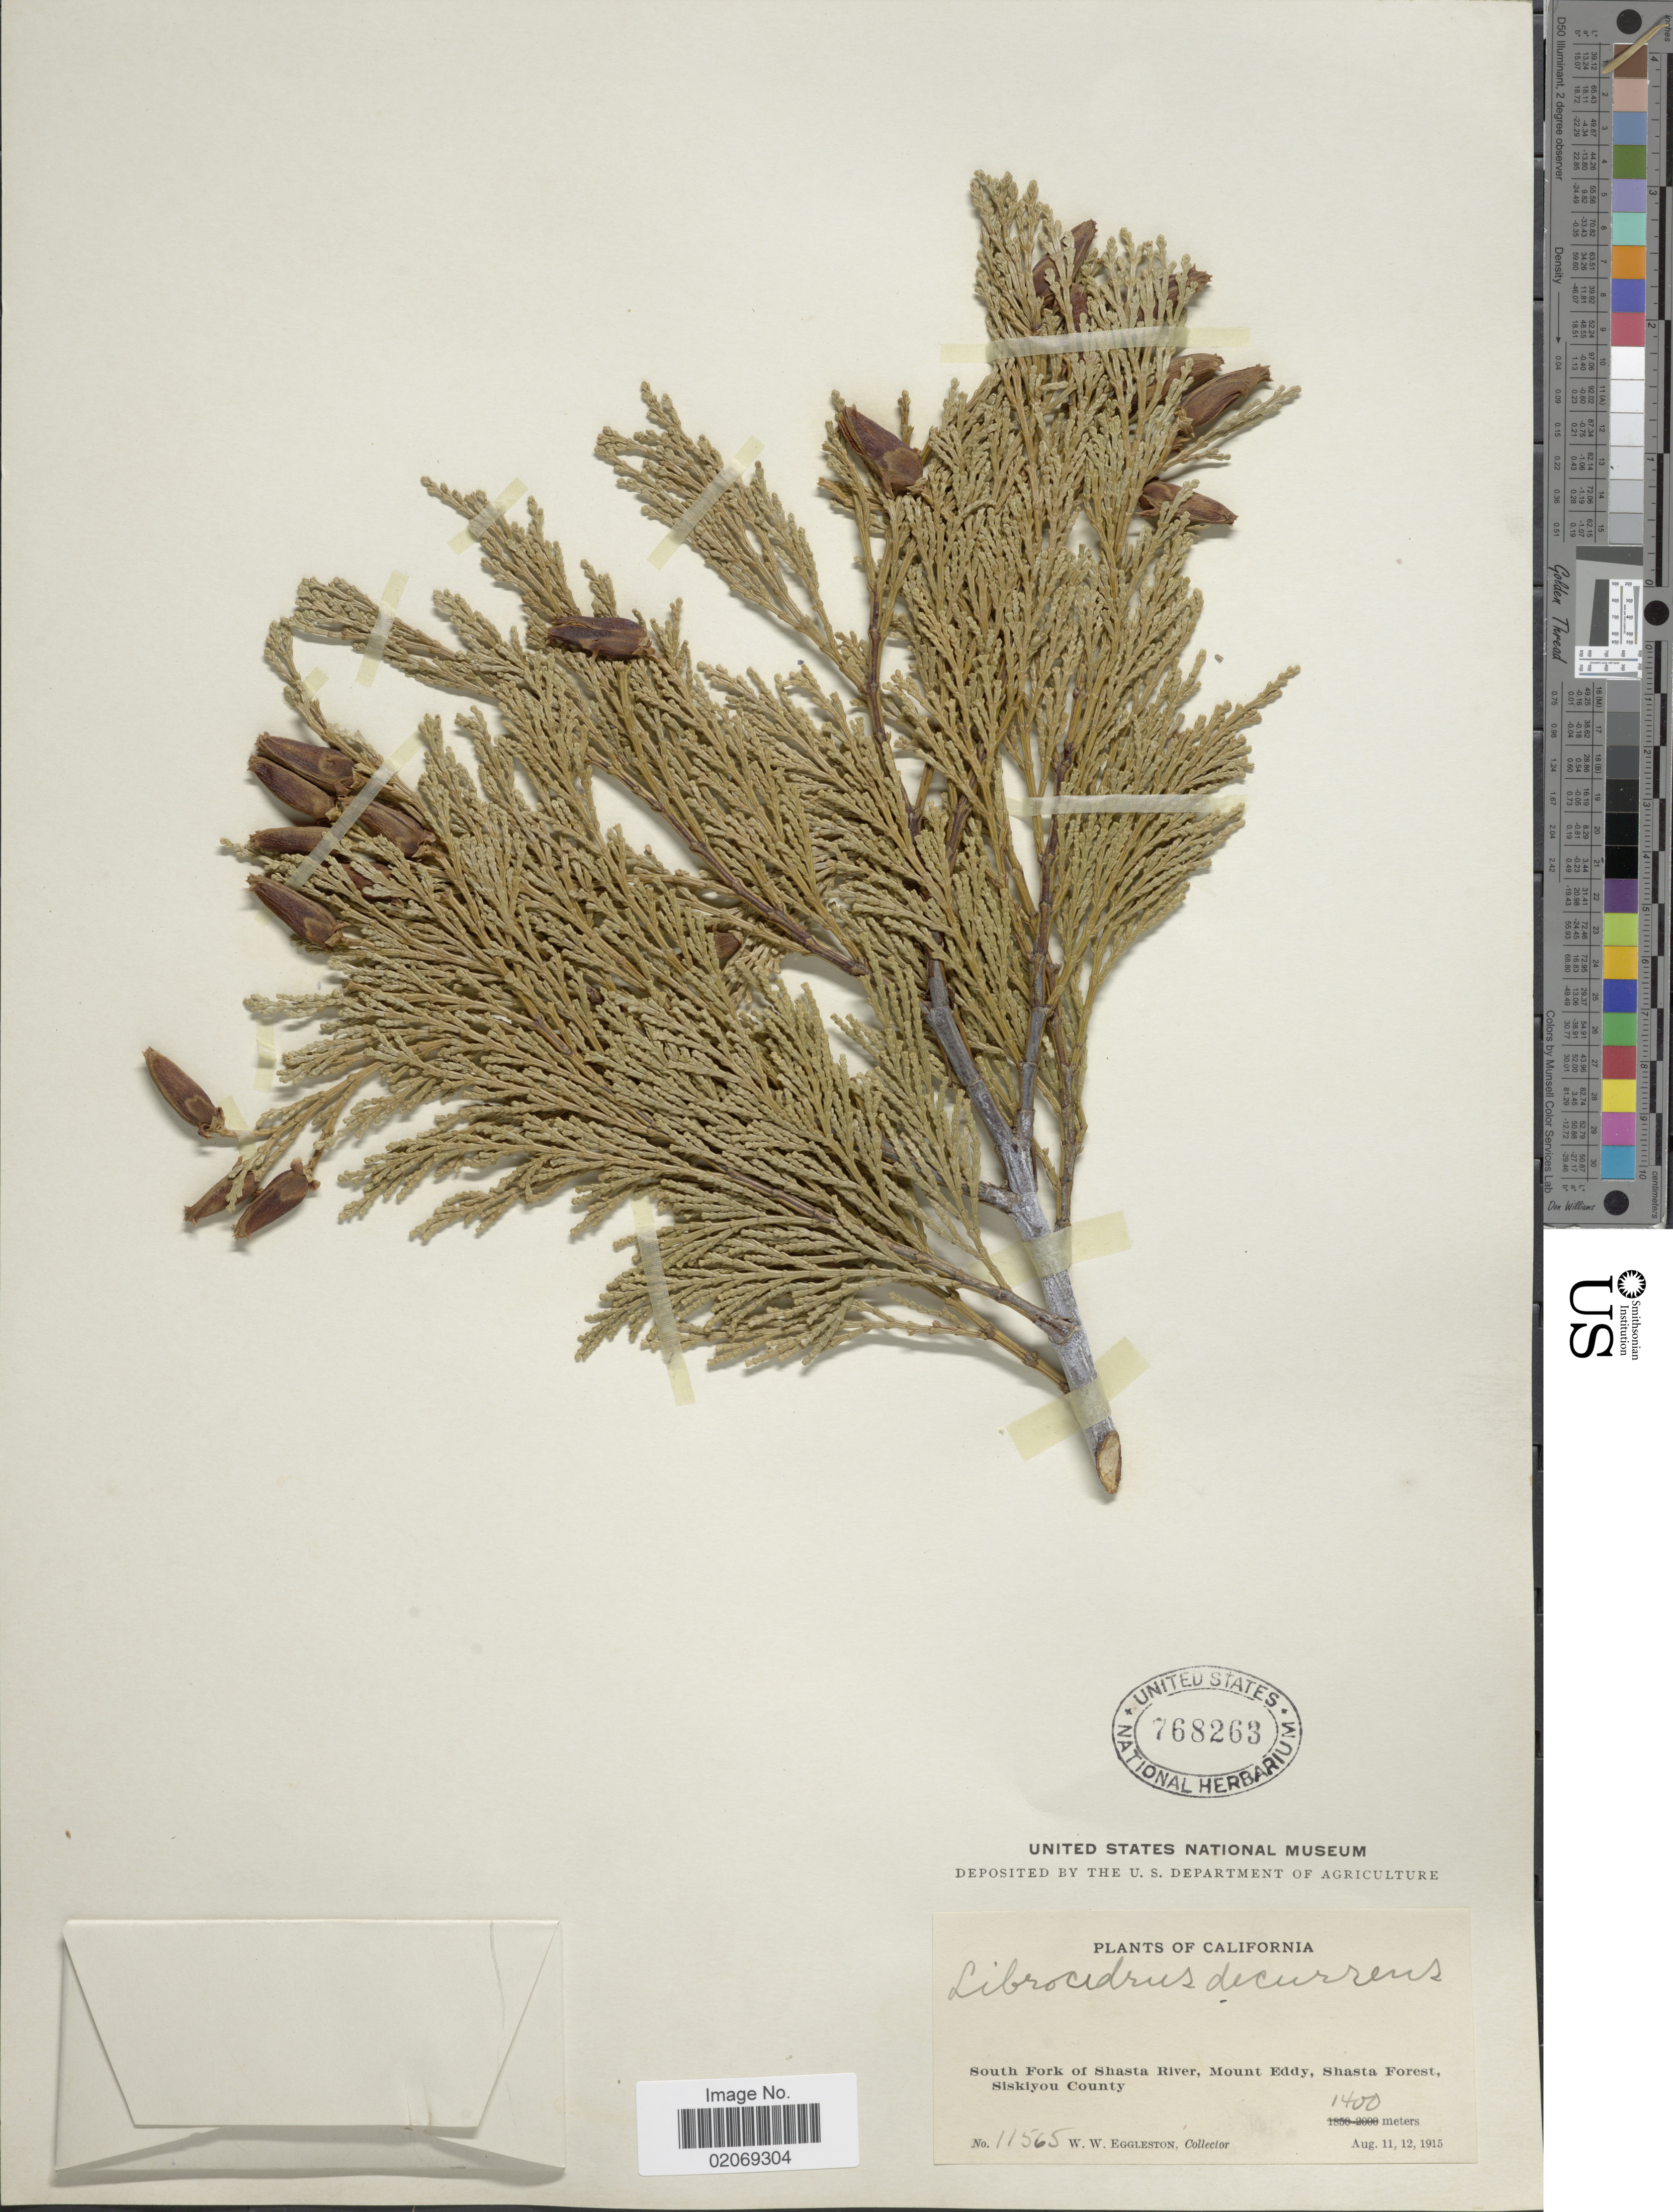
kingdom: Plantae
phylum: Tracheophyta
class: Pinopsida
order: Pinales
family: Cupressaceae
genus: Libocedrus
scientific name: Libocedrus decurrens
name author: Torr.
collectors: W. W. Eggleston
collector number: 11565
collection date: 1915-08-11/1915-08-12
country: United States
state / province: California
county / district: Siskiyou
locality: South Fork of Shasta River, Mount Eddy, Shasta Forest, Siskiyou County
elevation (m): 1400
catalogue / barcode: US 768263